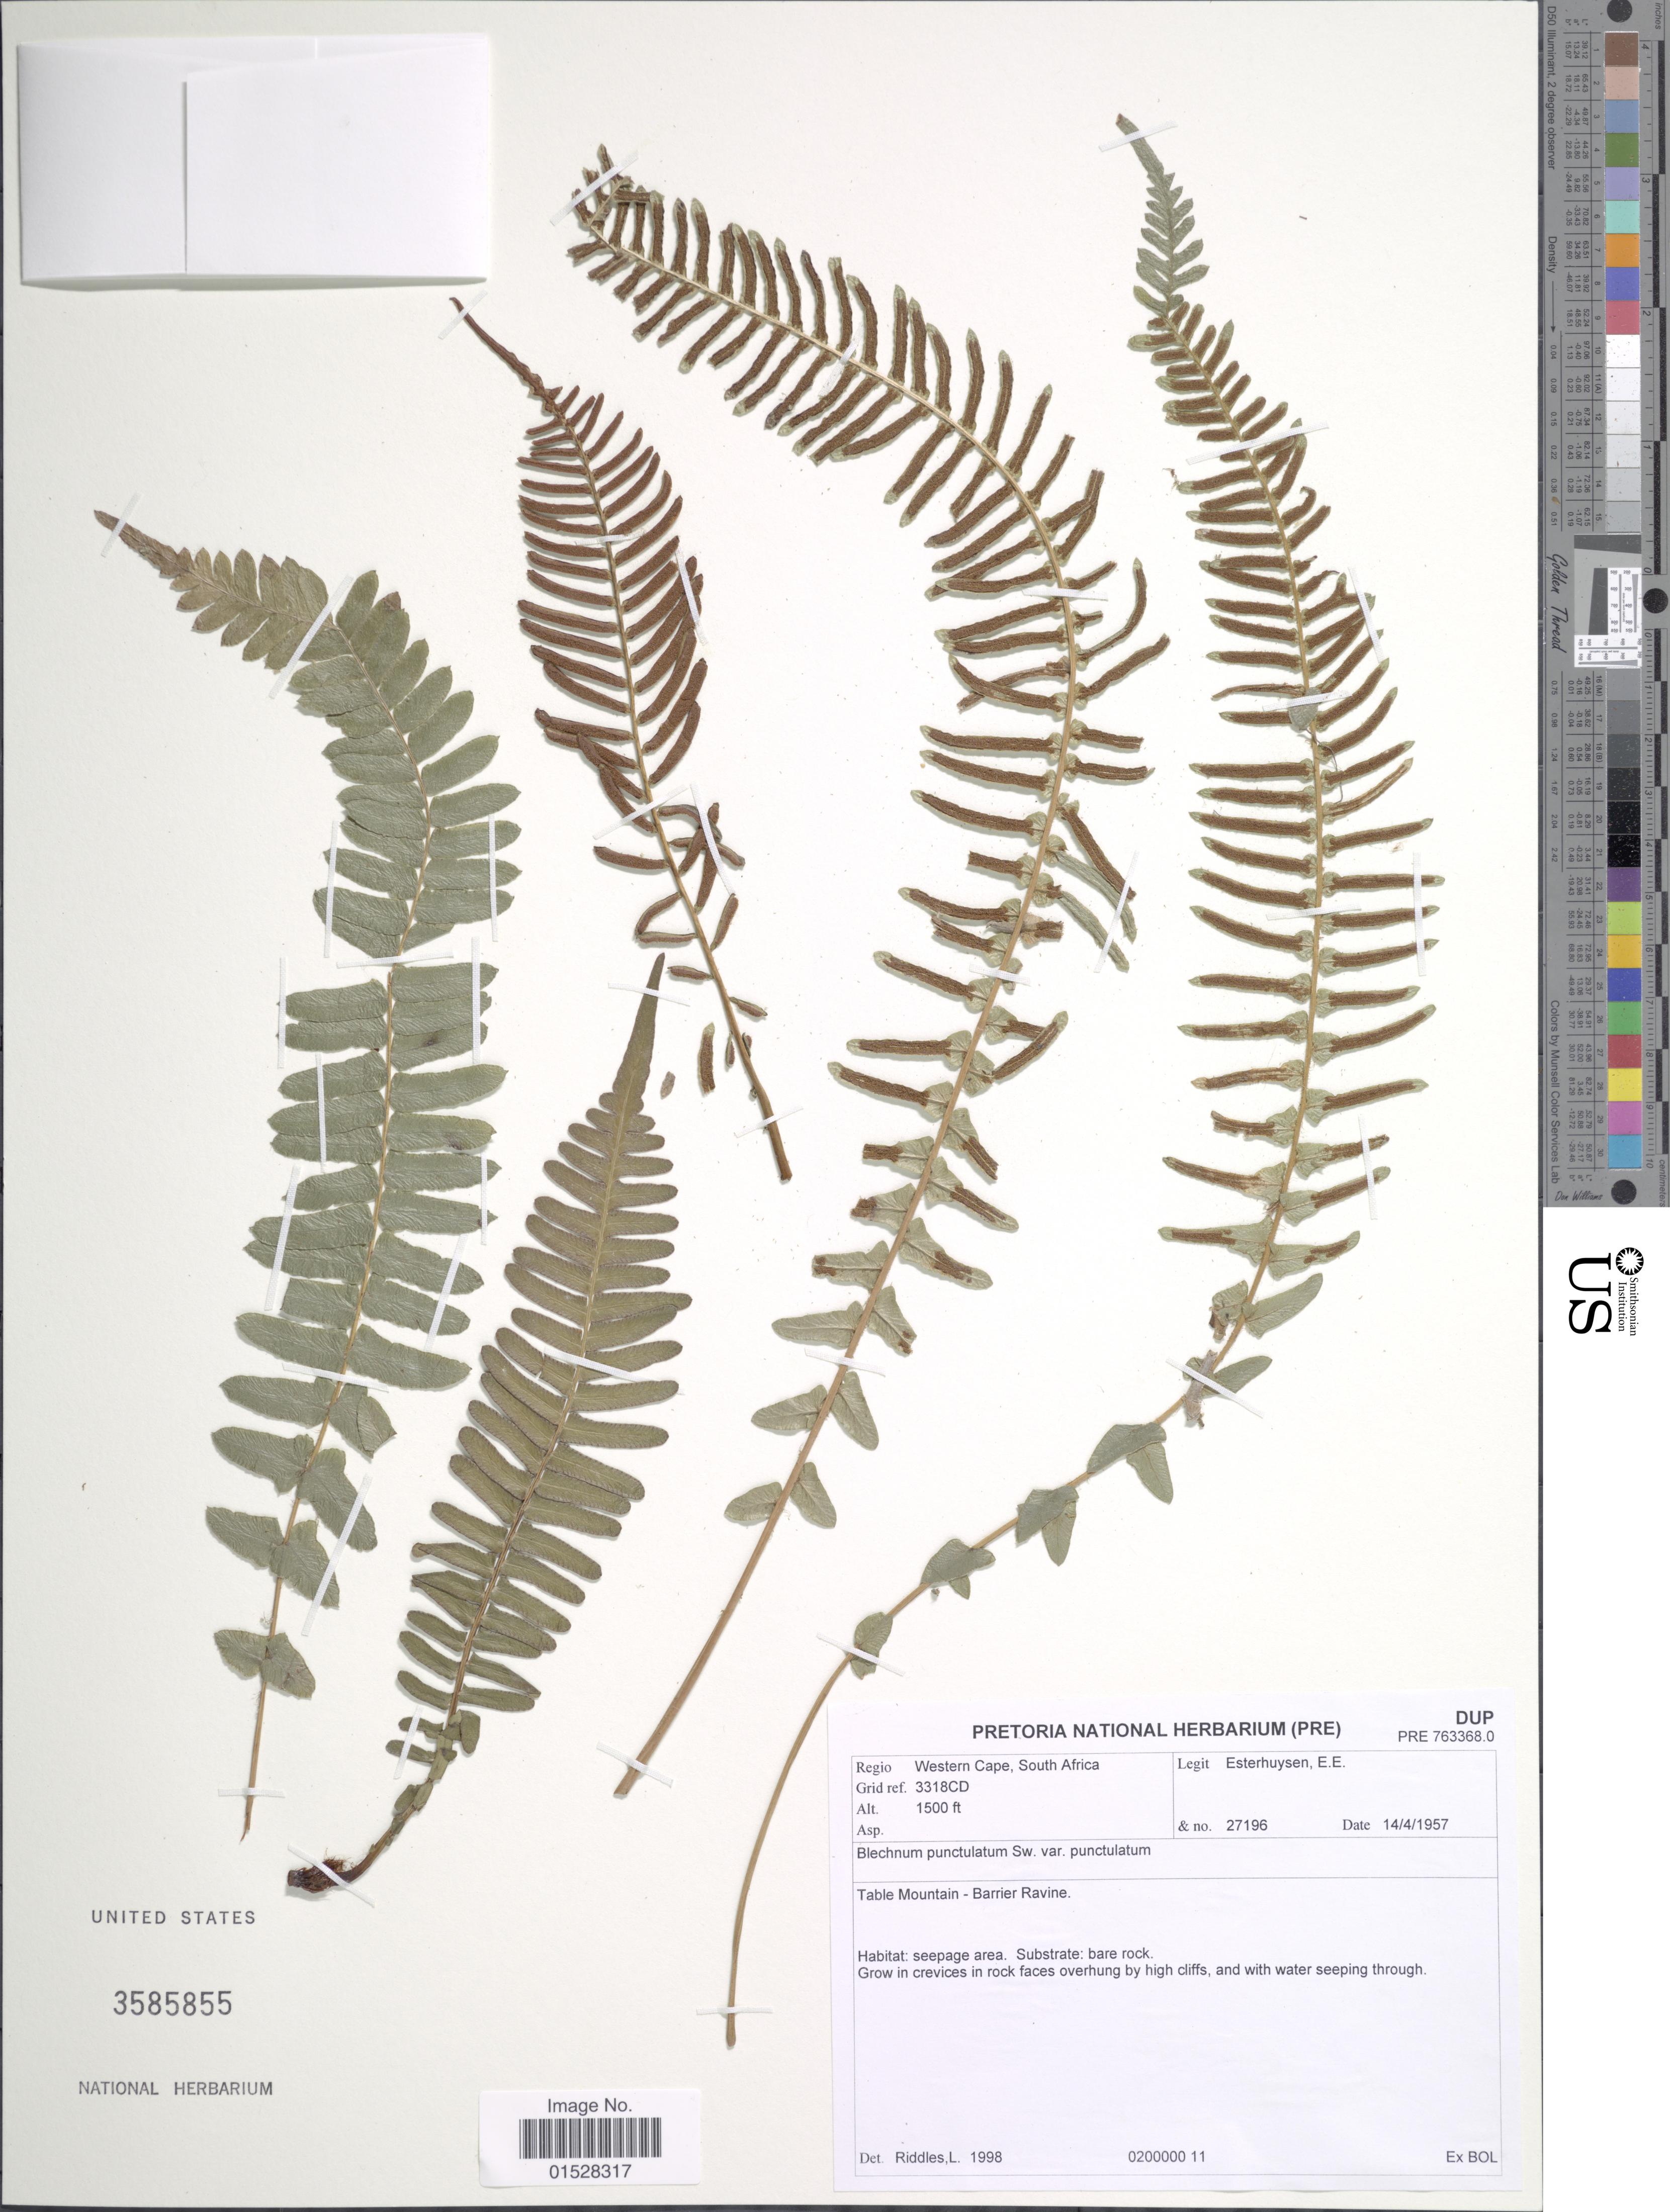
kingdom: Plantae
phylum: Tracheophyta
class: Polypodiopsida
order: Polypodiales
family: Blechnaceae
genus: Blechnum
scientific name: Blechnum punctulatum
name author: Sw.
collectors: E. E. Esterhuysen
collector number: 27196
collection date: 1957-04-14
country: South Africa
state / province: Western Cape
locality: Table Mountains-Barrier Ravine.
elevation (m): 457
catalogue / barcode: US 3585855